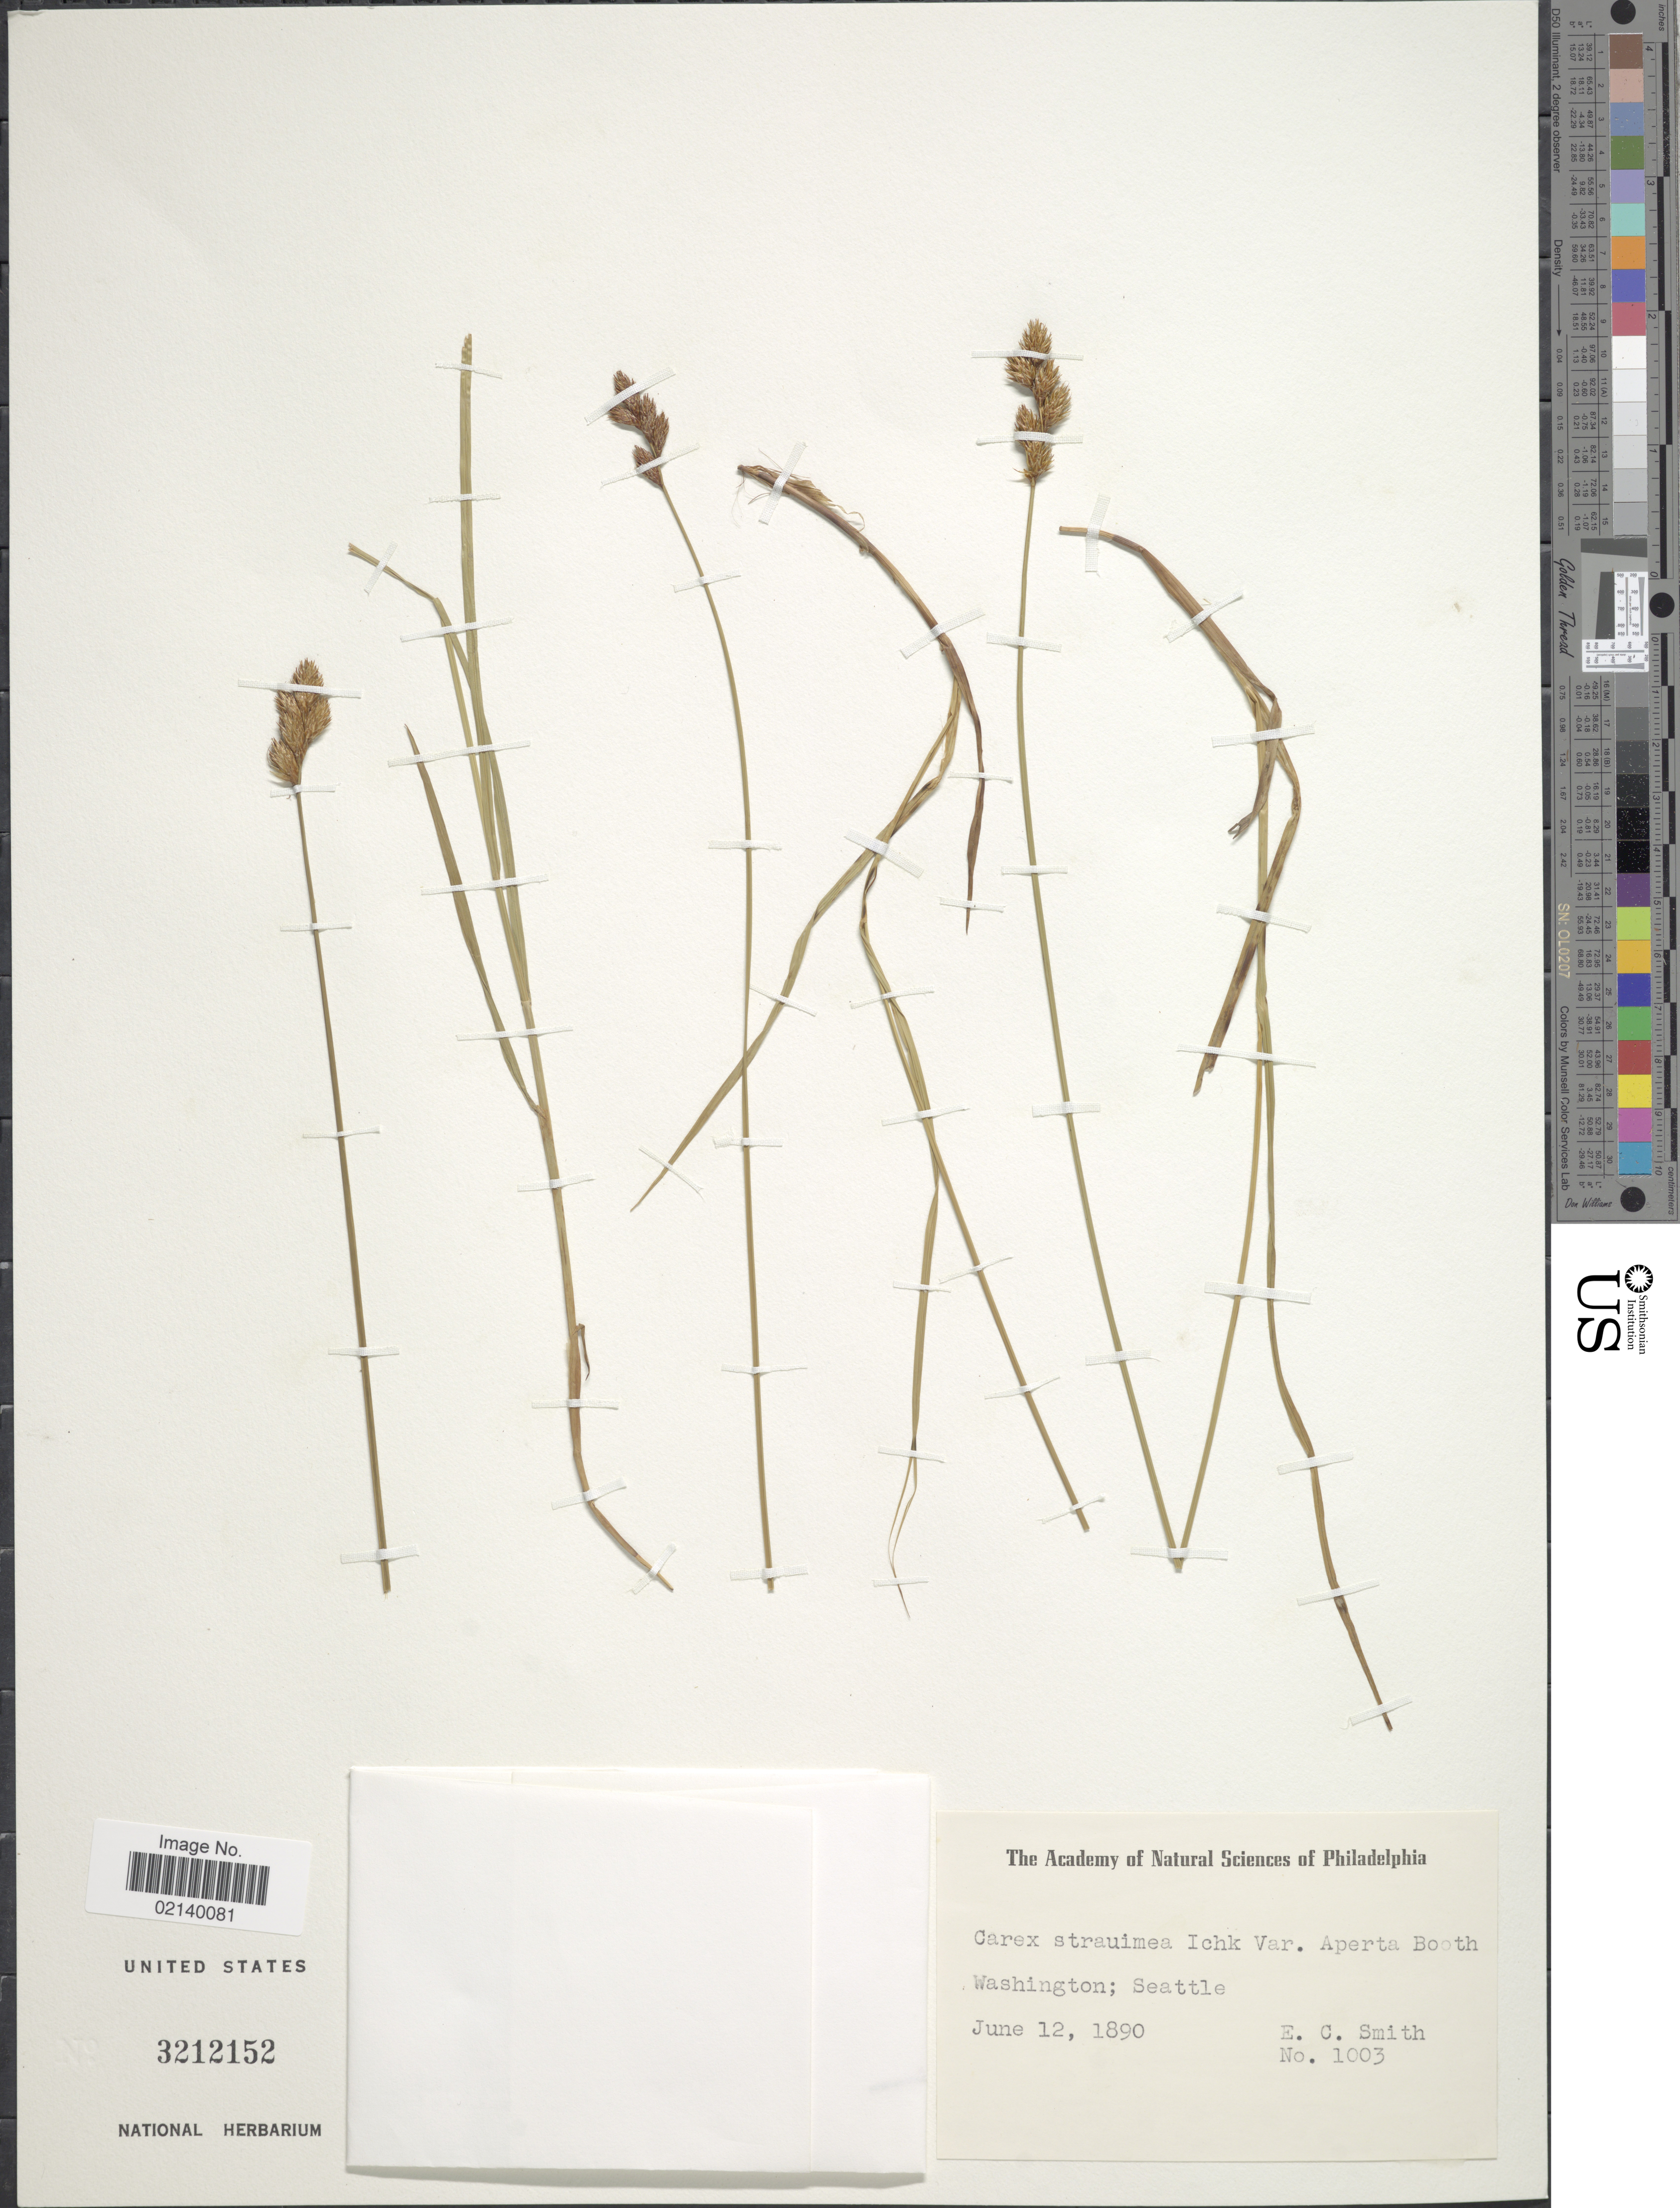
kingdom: Plantae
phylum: Tracheophyta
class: Liliopsida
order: Poales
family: Cyperaceae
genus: Carex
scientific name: Carex hormathodes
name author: Fernald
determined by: Strong, Mark T., (BOT), Smithsonian Institution - National Museum of Natural History (UNITED STATES)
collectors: E. Smith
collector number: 1003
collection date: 1890-06-12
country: United States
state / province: Washington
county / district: King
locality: Seattle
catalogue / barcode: US 3212152